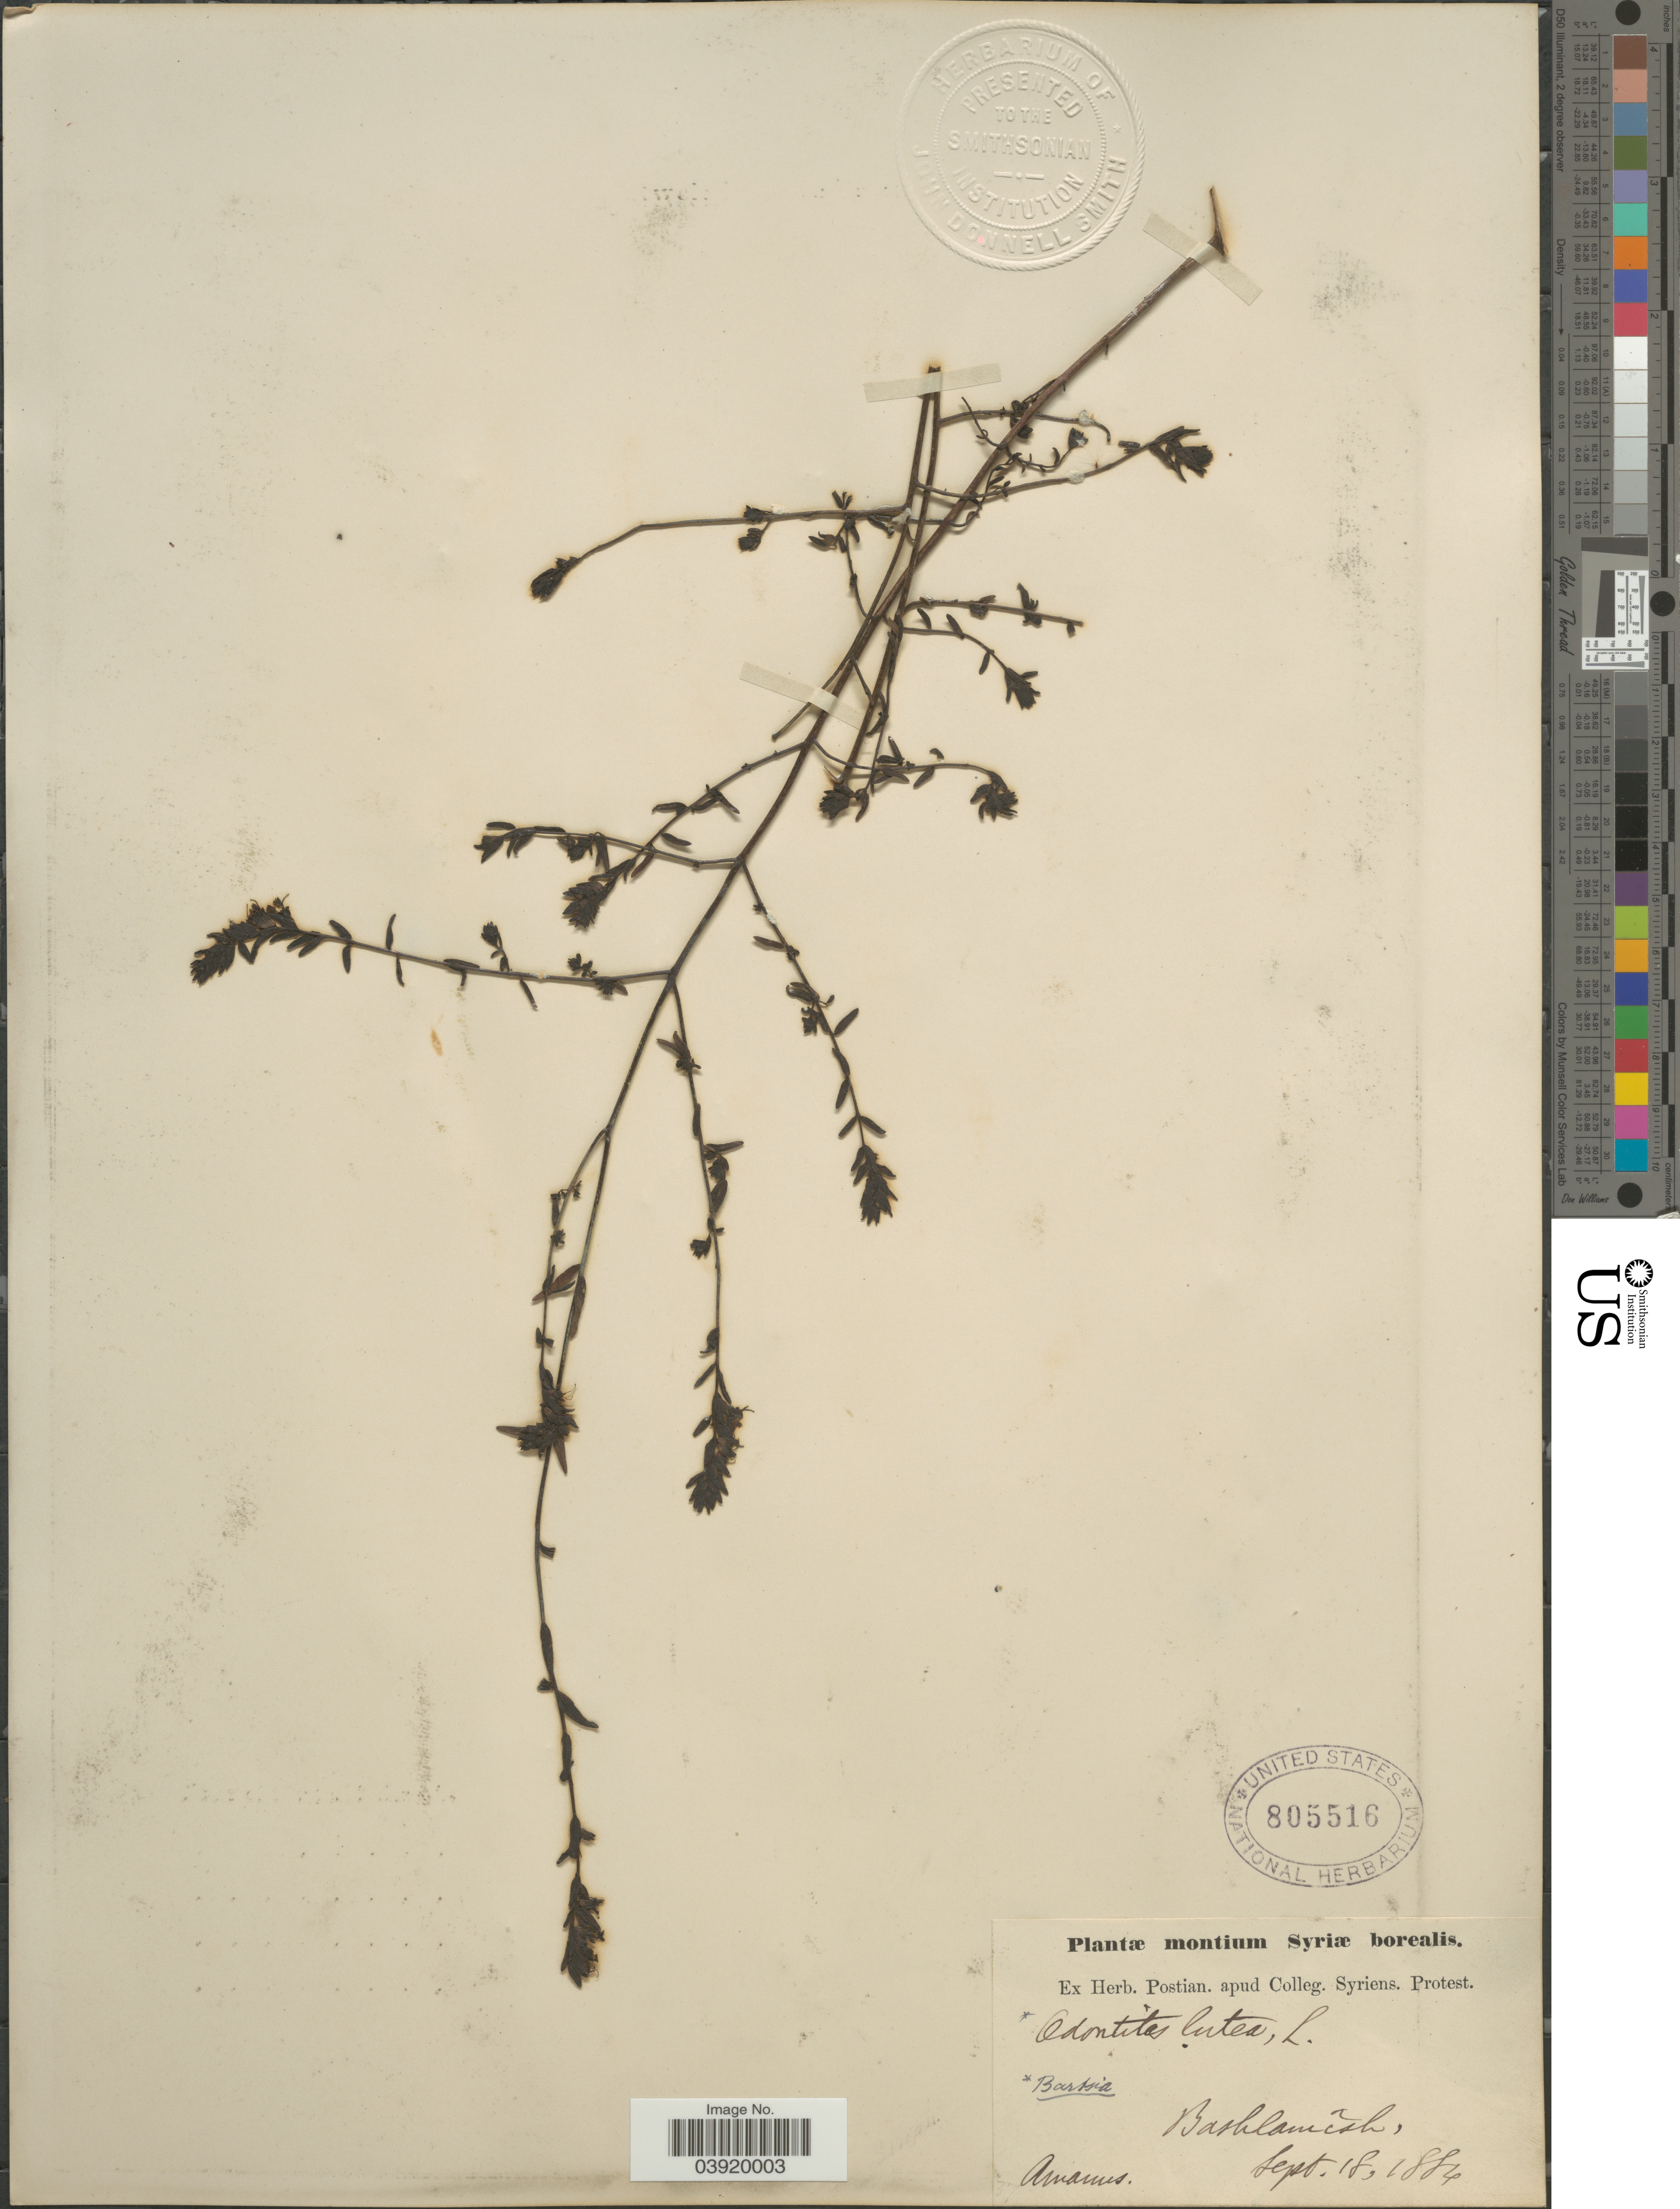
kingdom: Plantae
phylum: Tracheophyta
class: Magnoliopsida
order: Lamiales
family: Orobanchaceae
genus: Odontites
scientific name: Odontites luteus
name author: (L.) Clairv.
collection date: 1884-09-18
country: Syria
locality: Montium Syriæ borealis. Bashlamish.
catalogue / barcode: US 805516